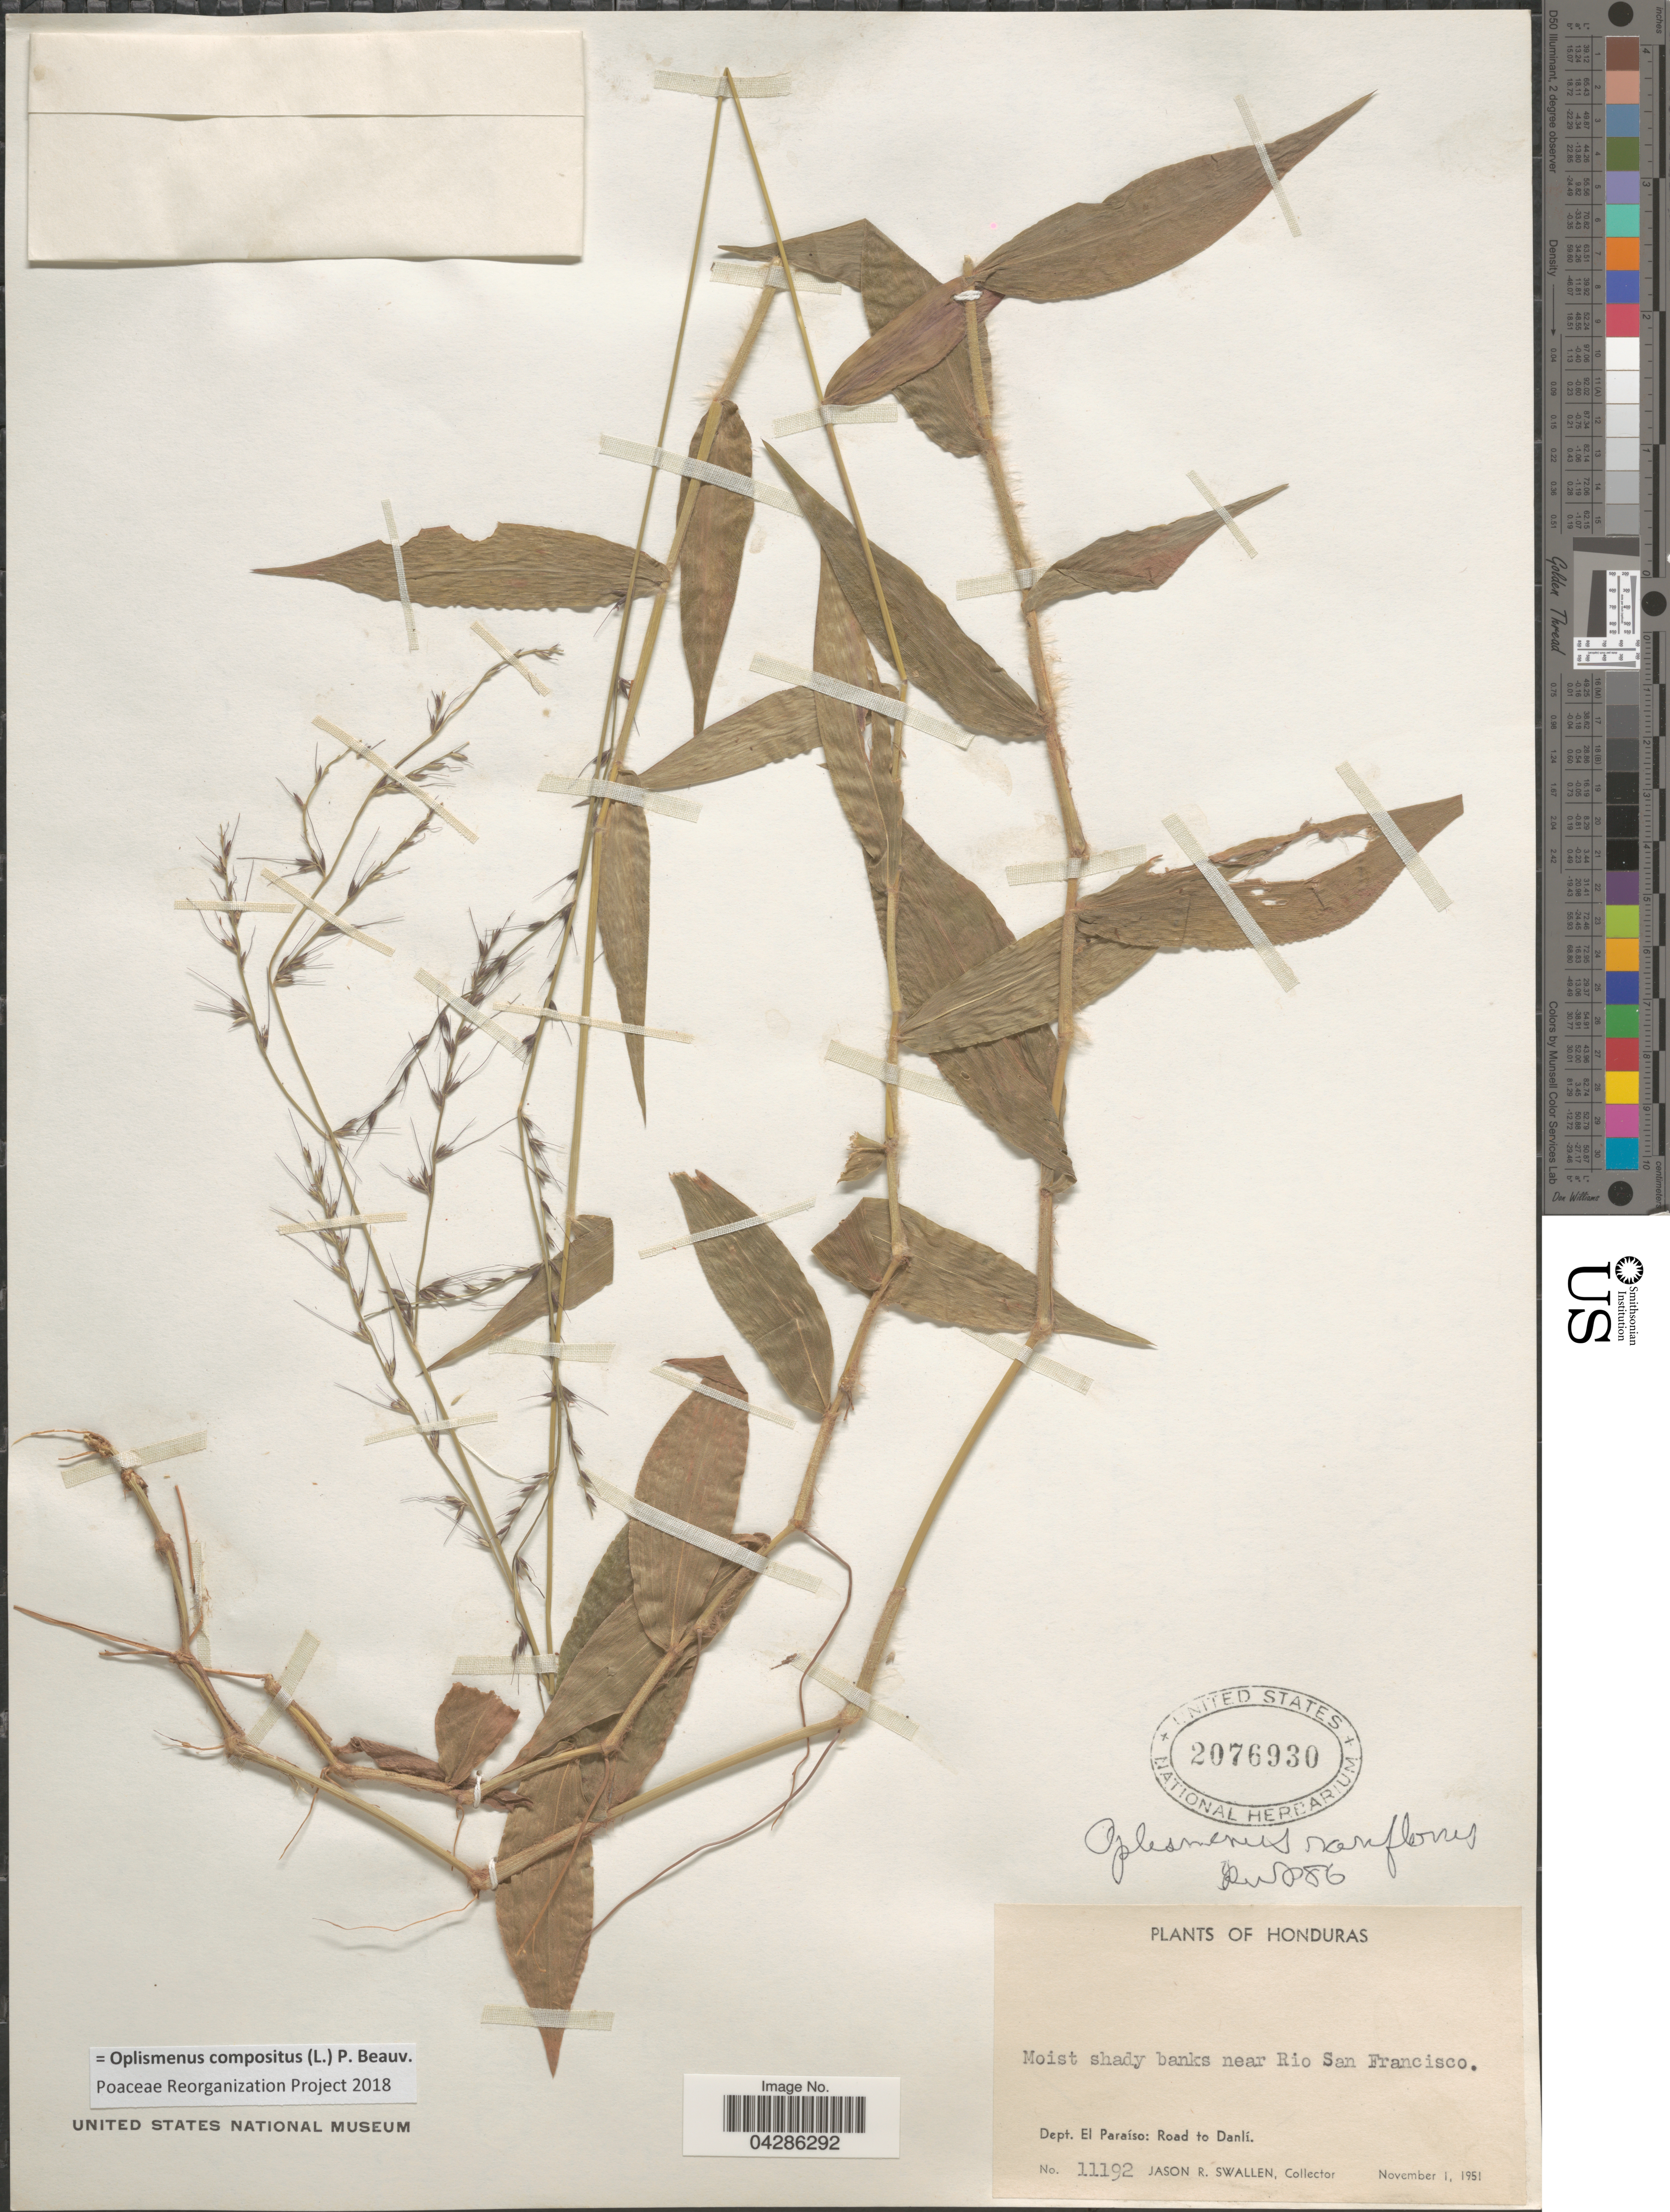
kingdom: Plantae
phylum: Tracheophyta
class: Liliopsida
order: Poales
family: Poaceae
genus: Oplismenus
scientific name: Oplismenus compositus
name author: (L.) P. Beauv.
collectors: J. R. Swallen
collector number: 11192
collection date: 1951-11-01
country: Honduras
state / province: El Paraiso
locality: Moist shady banks near Rio San Francisco. Dept. El Paraíso: Road to Danlí.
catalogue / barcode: US 2076930